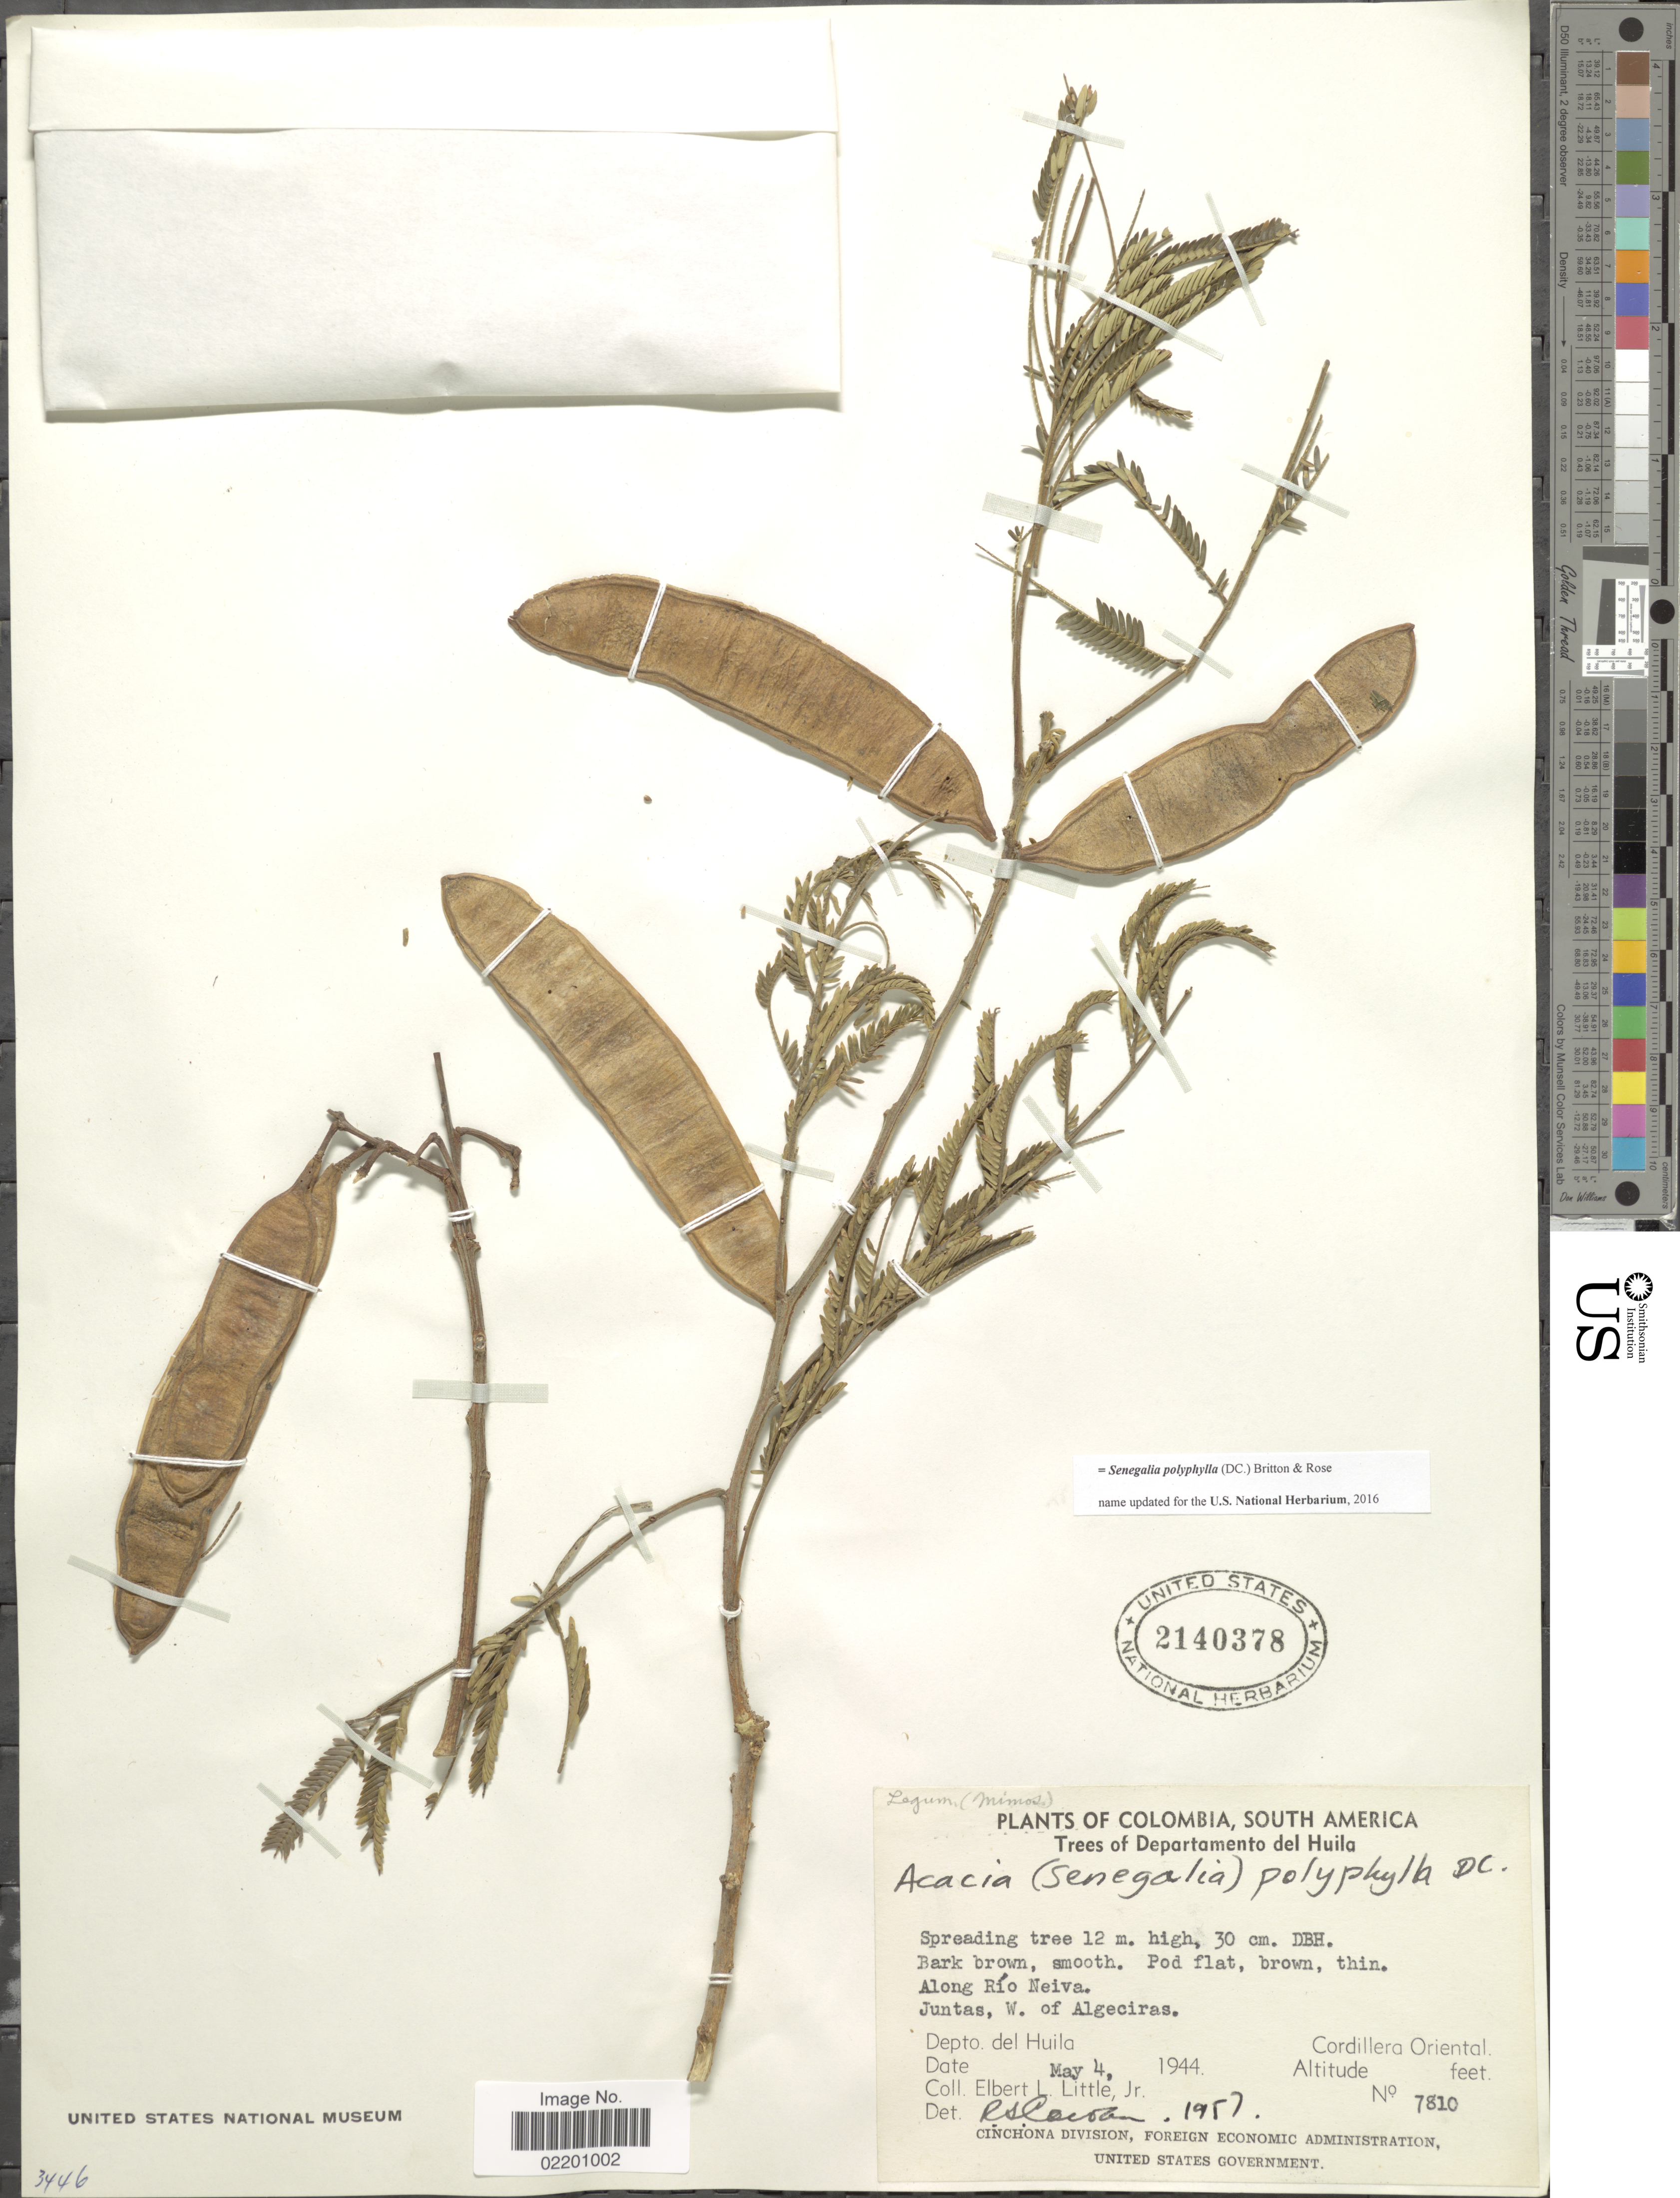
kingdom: Plantae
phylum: Tracheophyta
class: Magnoliopsida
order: Fabales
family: Fabaceae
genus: Senegalia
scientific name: Senegalia loretensis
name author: (J.F. Macbr.) Seigler & Ebinger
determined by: Santos, V. Terra dos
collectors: E. L. Little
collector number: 7810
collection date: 1944-05-04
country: Colombia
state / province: Huila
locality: Along Rio Neiva. Juntas, W. of Algeciras. Cordillera Oriental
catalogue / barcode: US 2140378